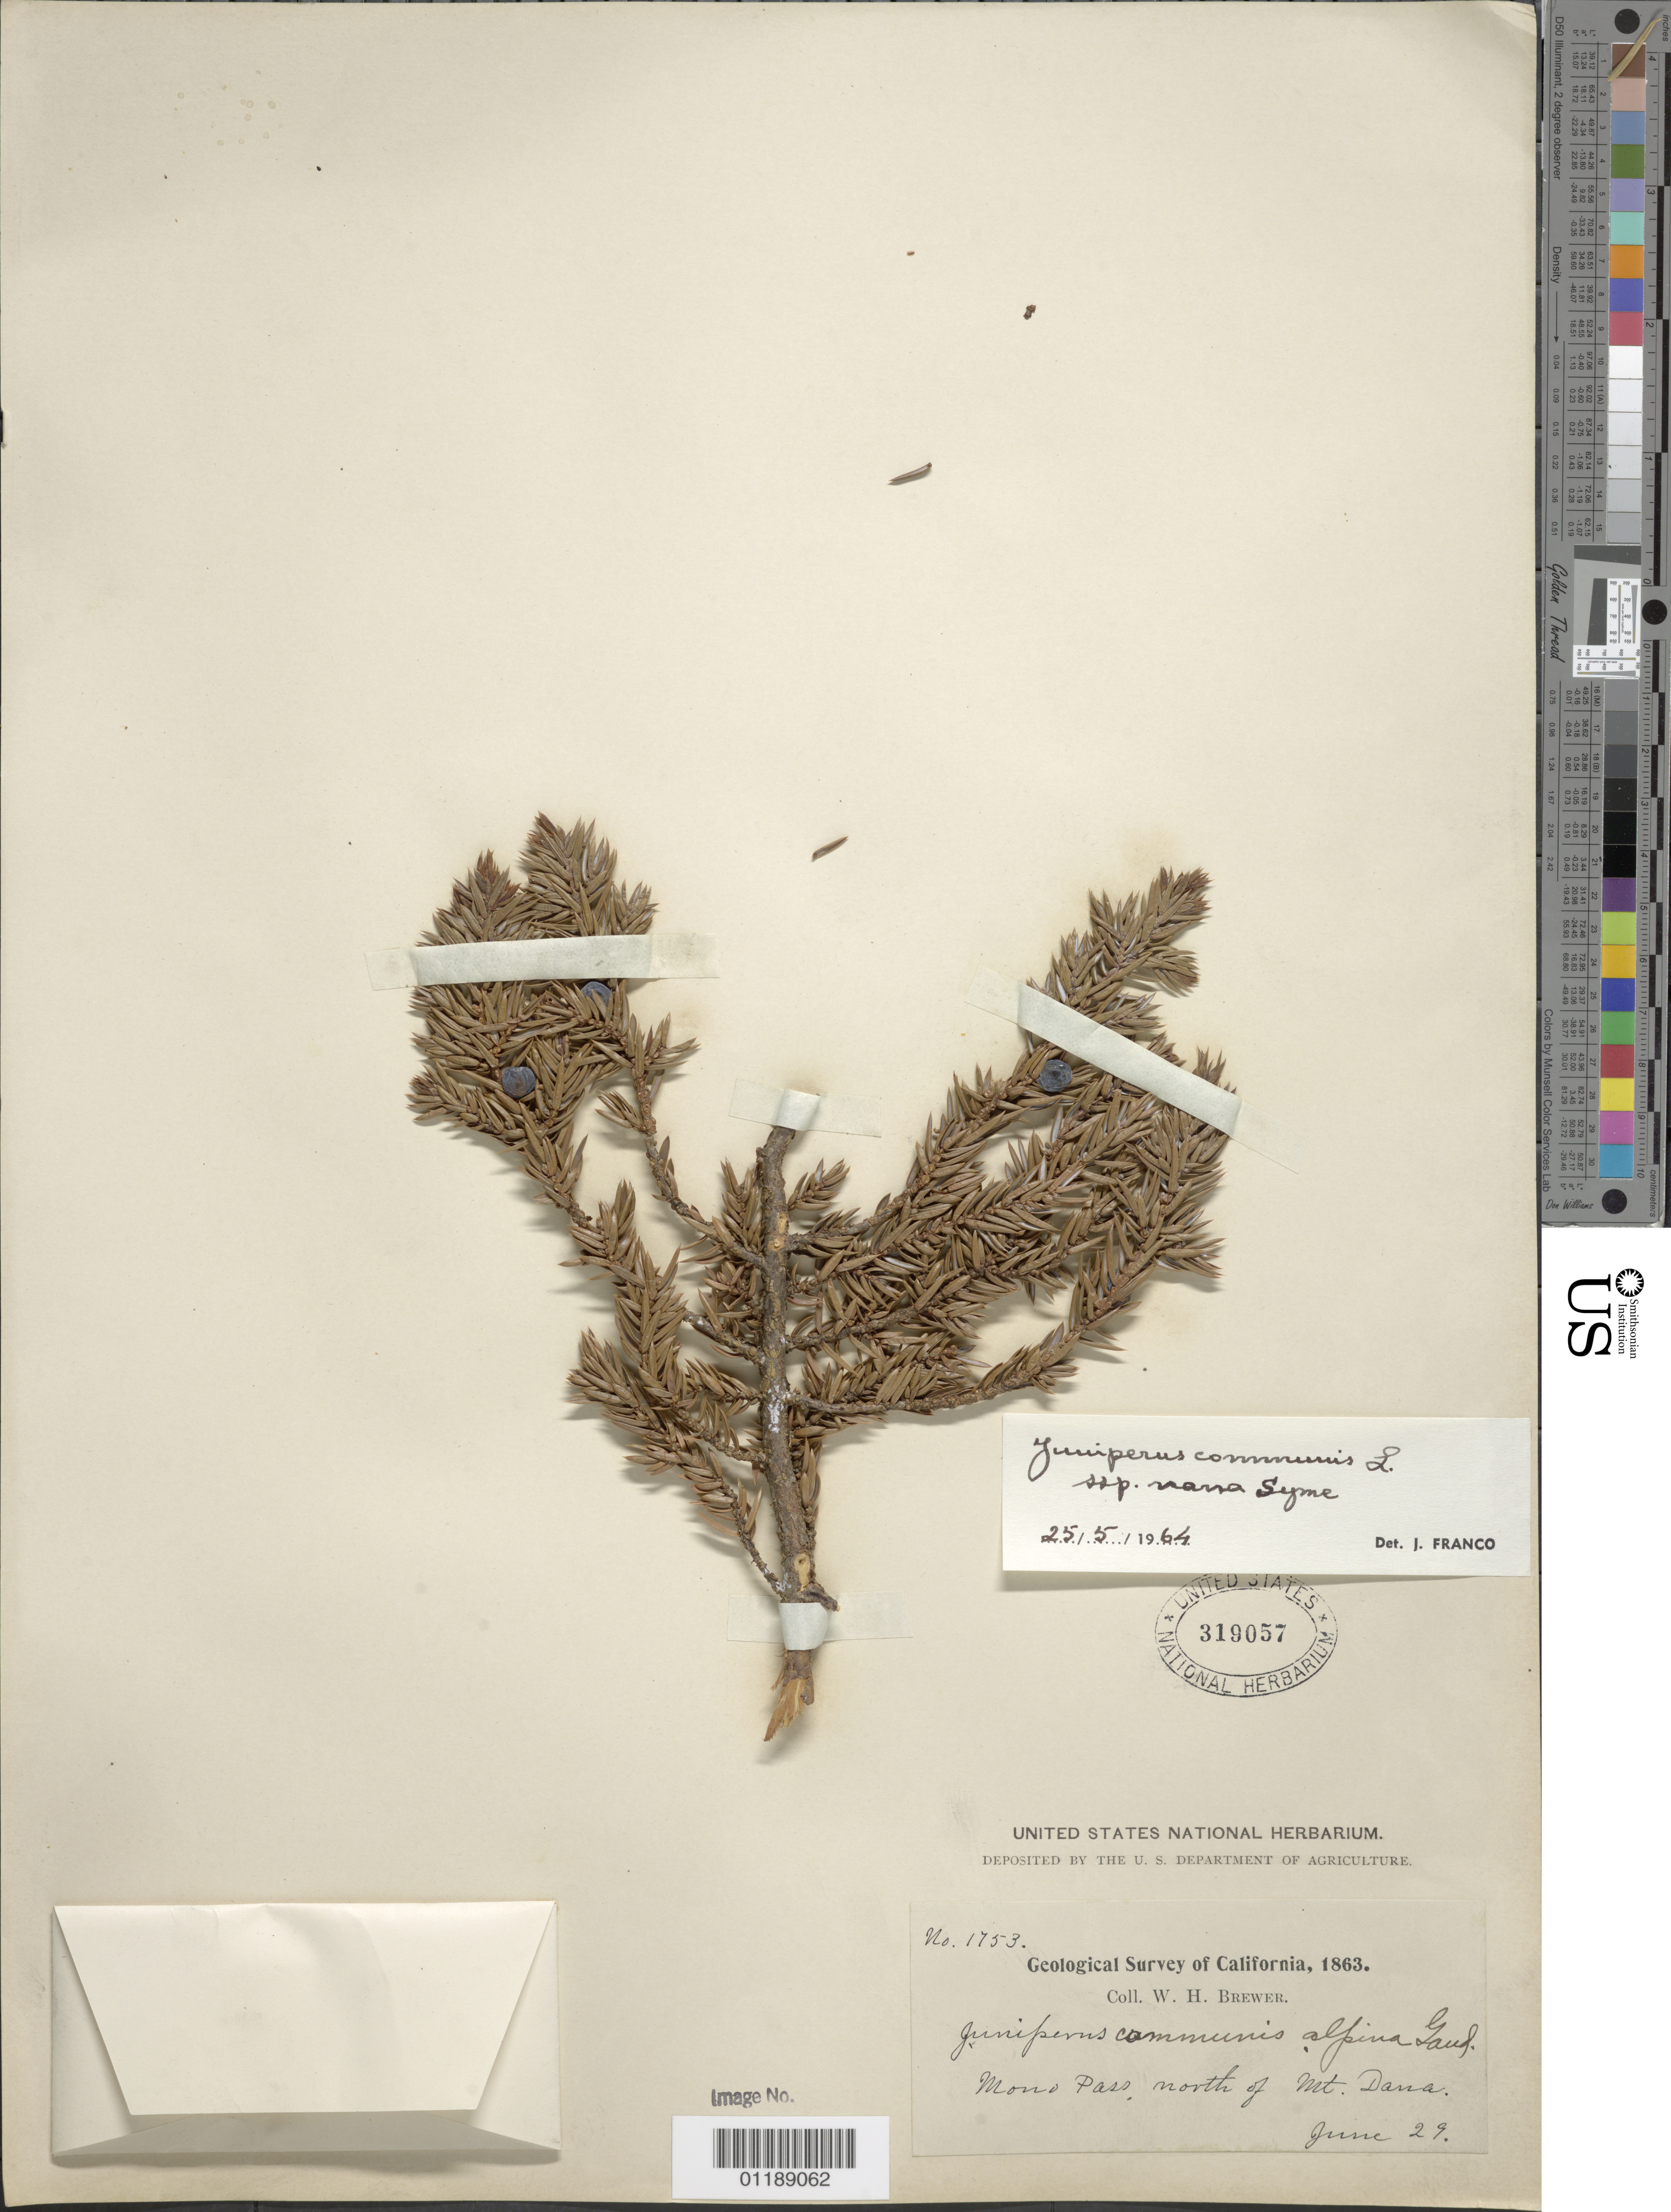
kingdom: Plantae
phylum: Tracheophyta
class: Pinopsida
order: Pinales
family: Cupressaceae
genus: Juniperus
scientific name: Juniperus communis subsp. nana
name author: (Willd.) Syme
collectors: W. H. Brewer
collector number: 1753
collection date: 1863-06-29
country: United States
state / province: California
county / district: Mono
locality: Mono Pass, north of Mount Dana.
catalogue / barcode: US 319057